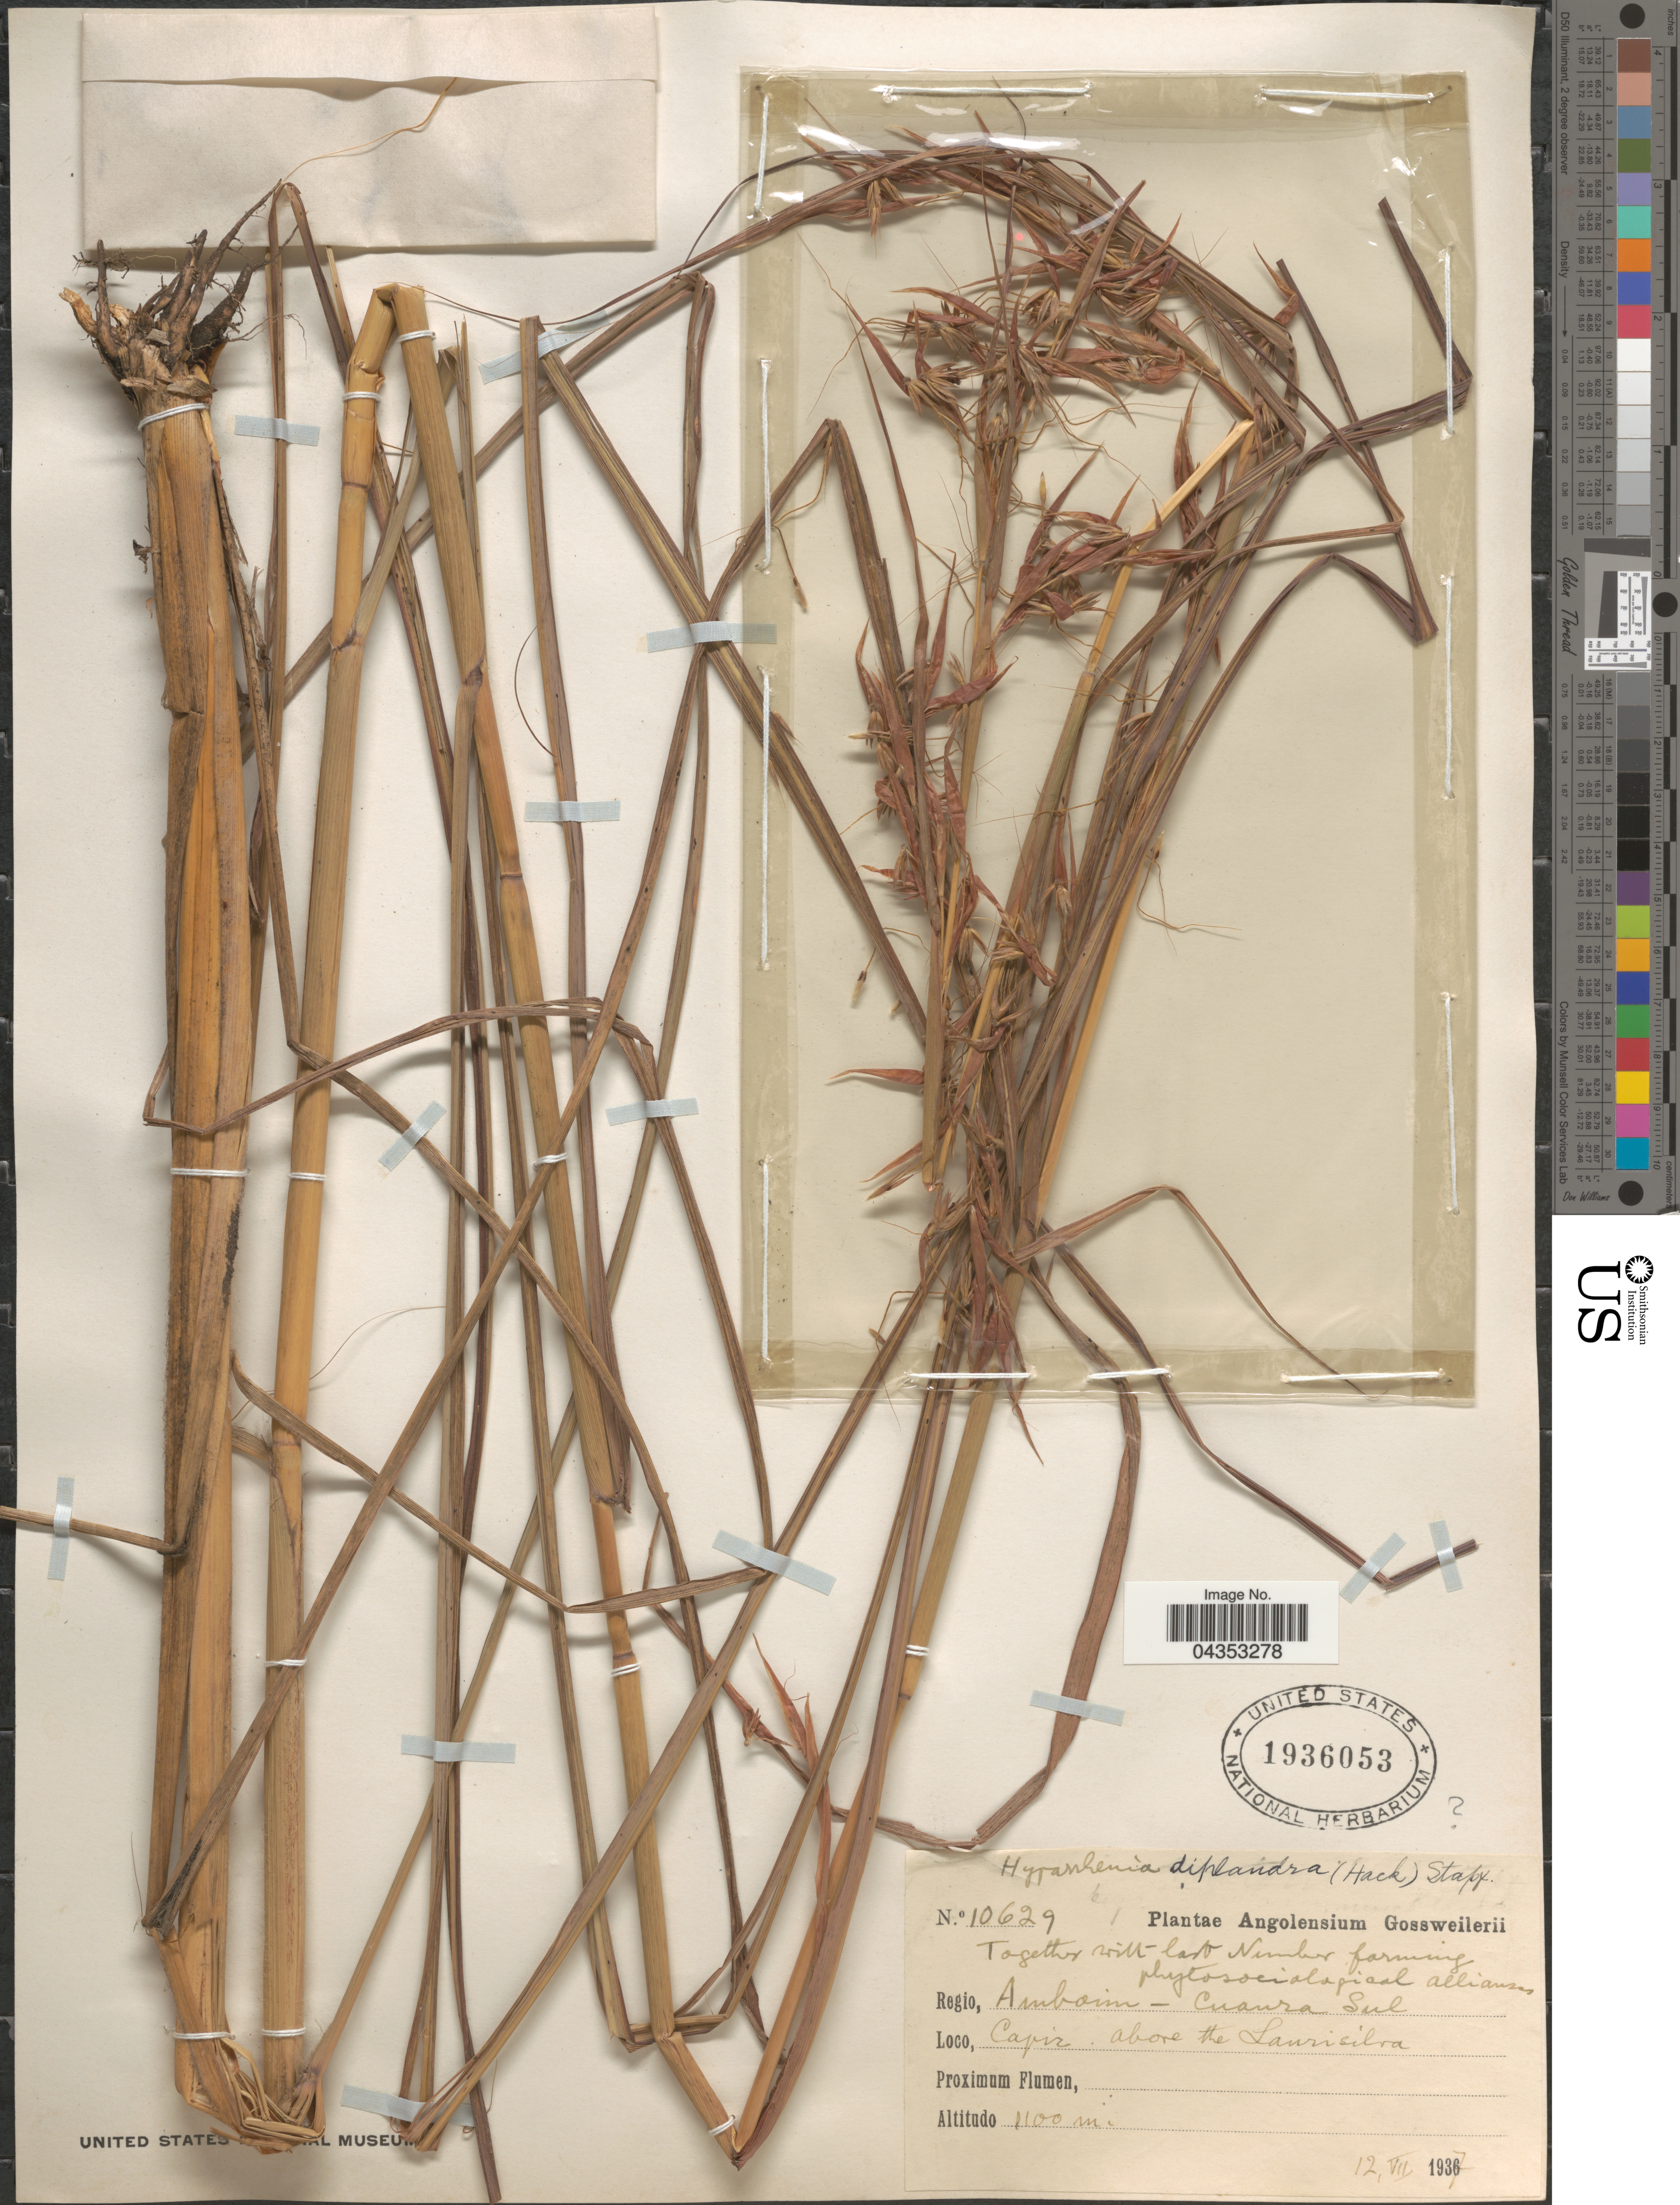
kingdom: Plantae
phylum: Tracheophyta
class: Liliopsida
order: Poales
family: Poaceae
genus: Hyparrhenia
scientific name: Hyparrhenia diplandra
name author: (Hack.) Stapf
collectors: -. Gossweiler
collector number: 10629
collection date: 1937-07-12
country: Angola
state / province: Cuanza Sul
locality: Regio, Amboim - Cuanza Sul. Capir above the Laurisilva.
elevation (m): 1100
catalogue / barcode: US 1936053